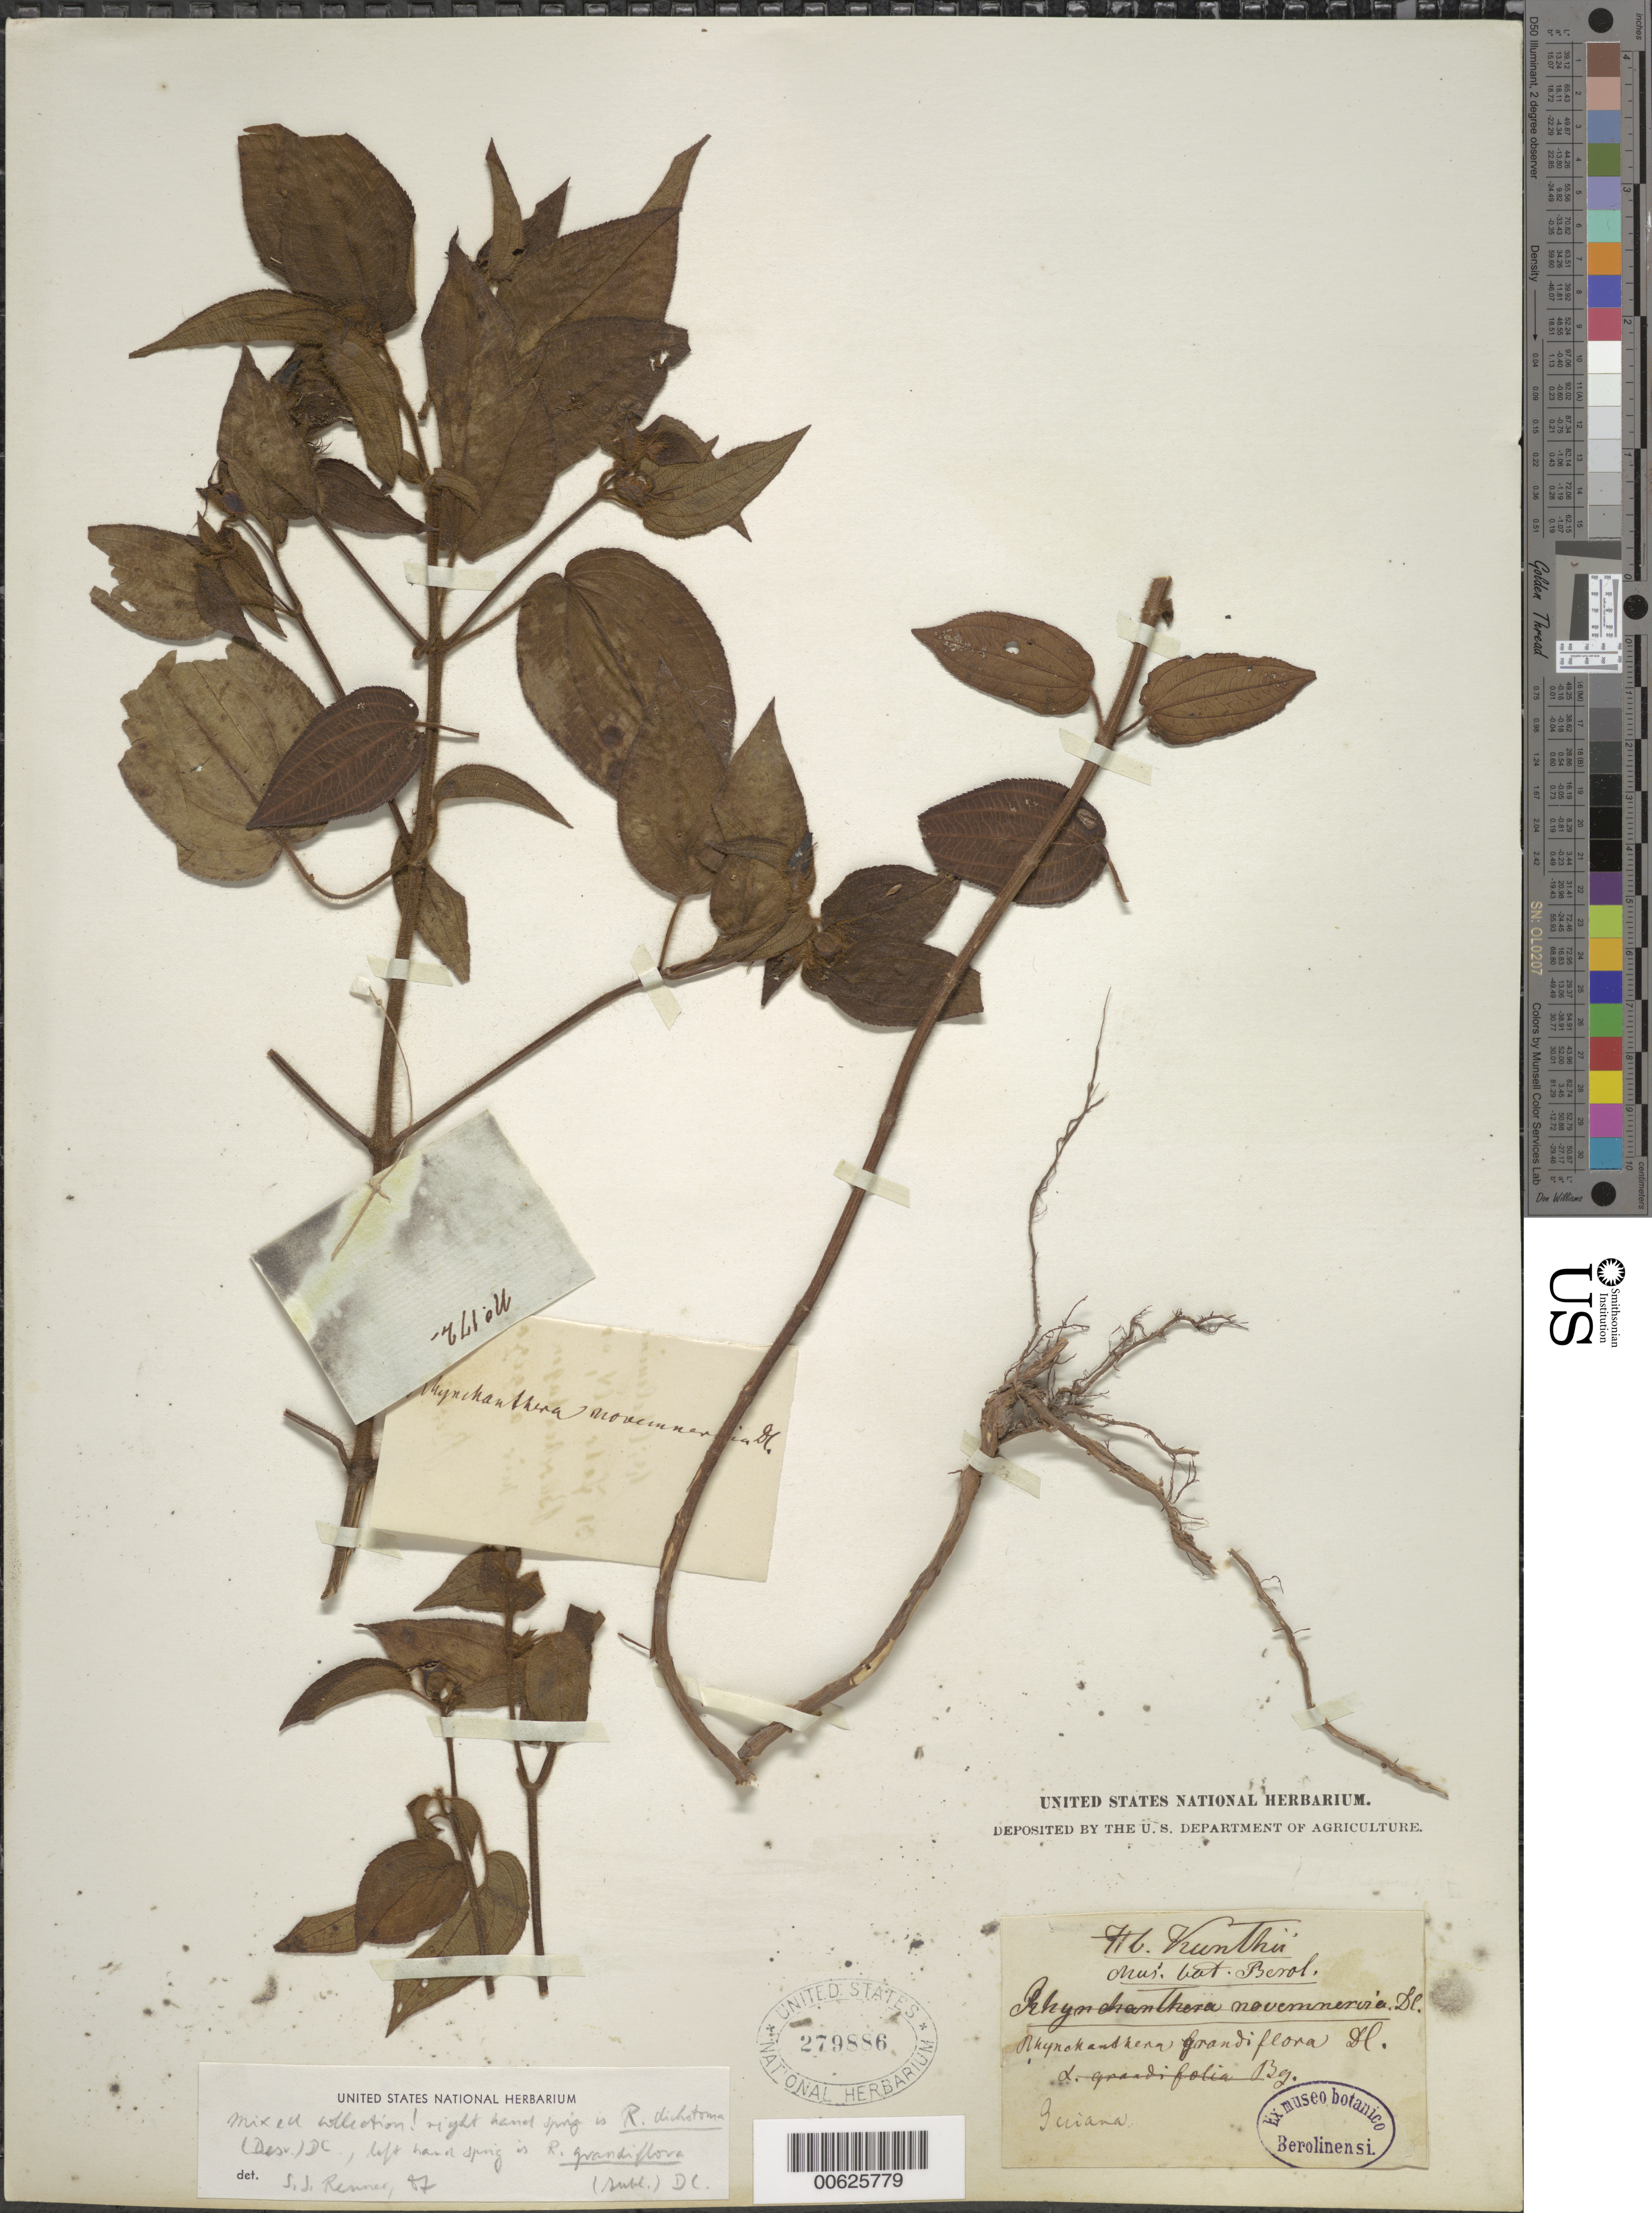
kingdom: Plantae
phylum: Tracheophyta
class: Magnoliopsida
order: Myrtales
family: Melastomataceae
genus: Rhynchanthera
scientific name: Rhynchanthera grandiflora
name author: (Aubl.) DC.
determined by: Renner, S. S.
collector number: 172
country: Guyana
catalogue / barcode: US 279886